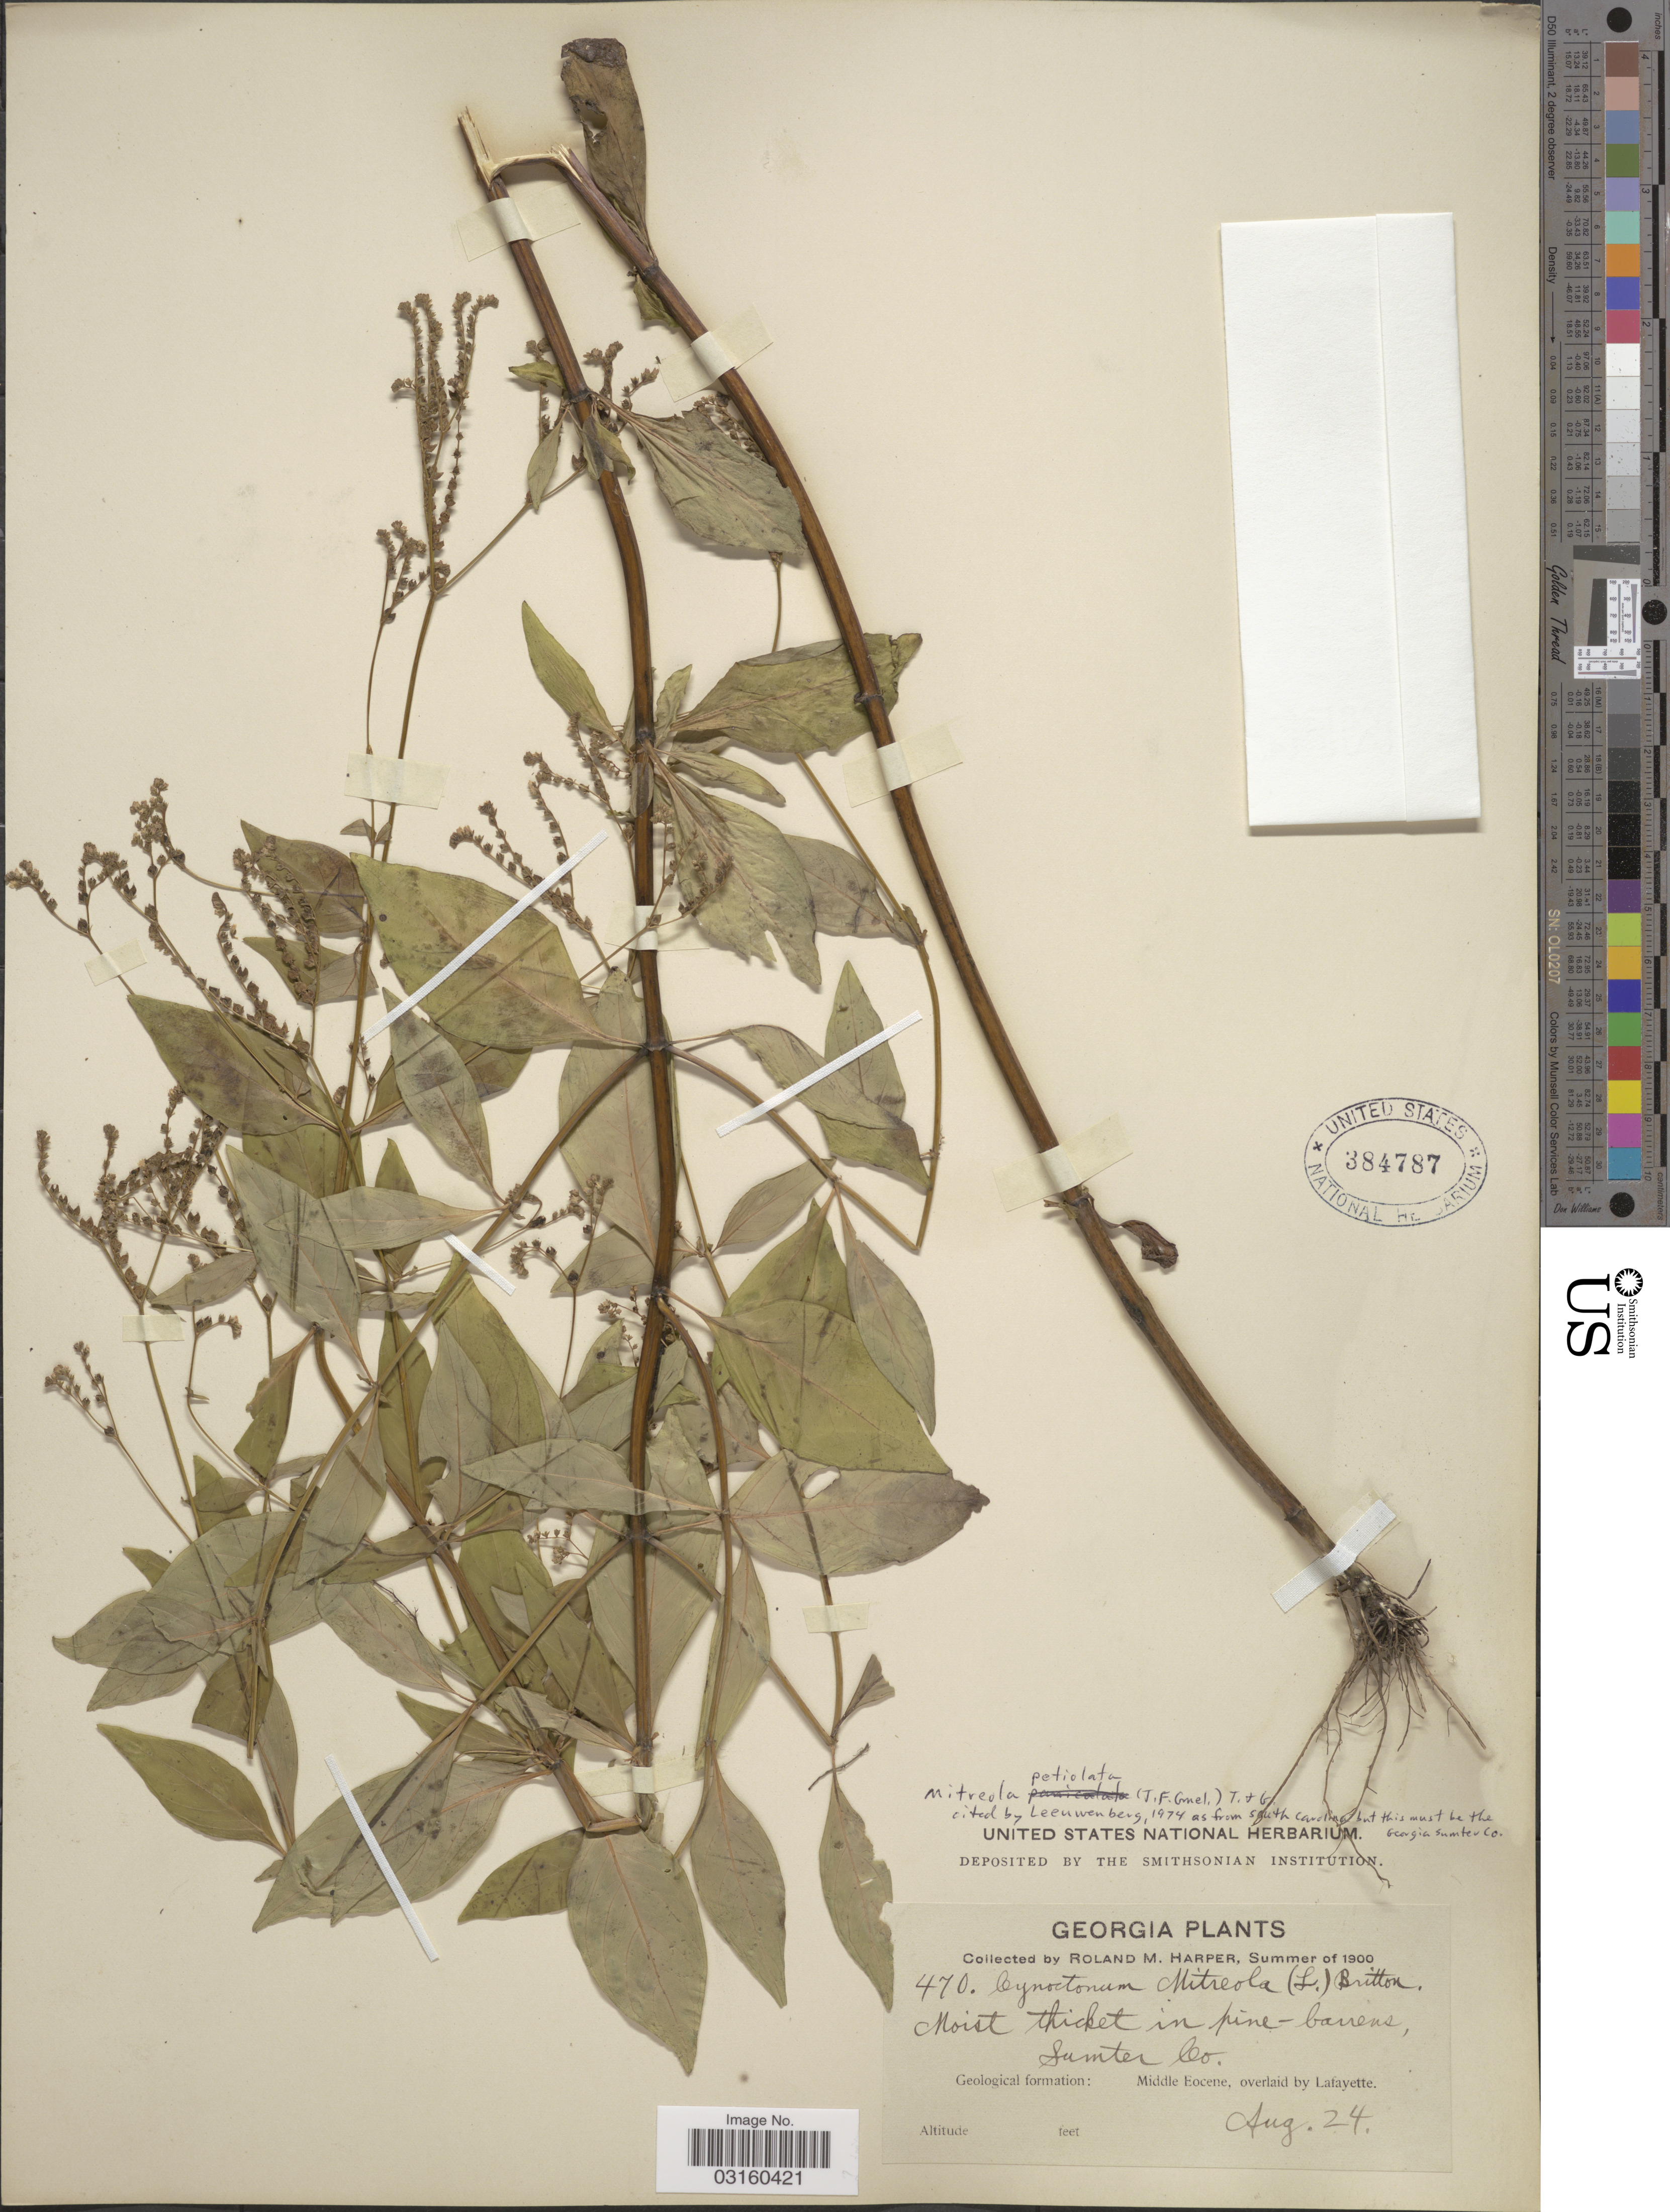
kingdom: Plantae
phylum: Tracheophyta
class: Magnoliopsida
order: Gentianales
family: Loganiaceae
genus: Mitreola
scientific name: Mitreola petiolata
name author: (J.F. Gmel.) Torr. & A. Gray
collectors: R. Harper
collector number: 470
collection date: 1900-08-24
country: United States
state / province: Georgia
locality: Moist thicket in pine-barrens, Sumter Co., Geological formation: Middle Eocene, overlaid by Lafayette.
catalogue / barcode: US 384787